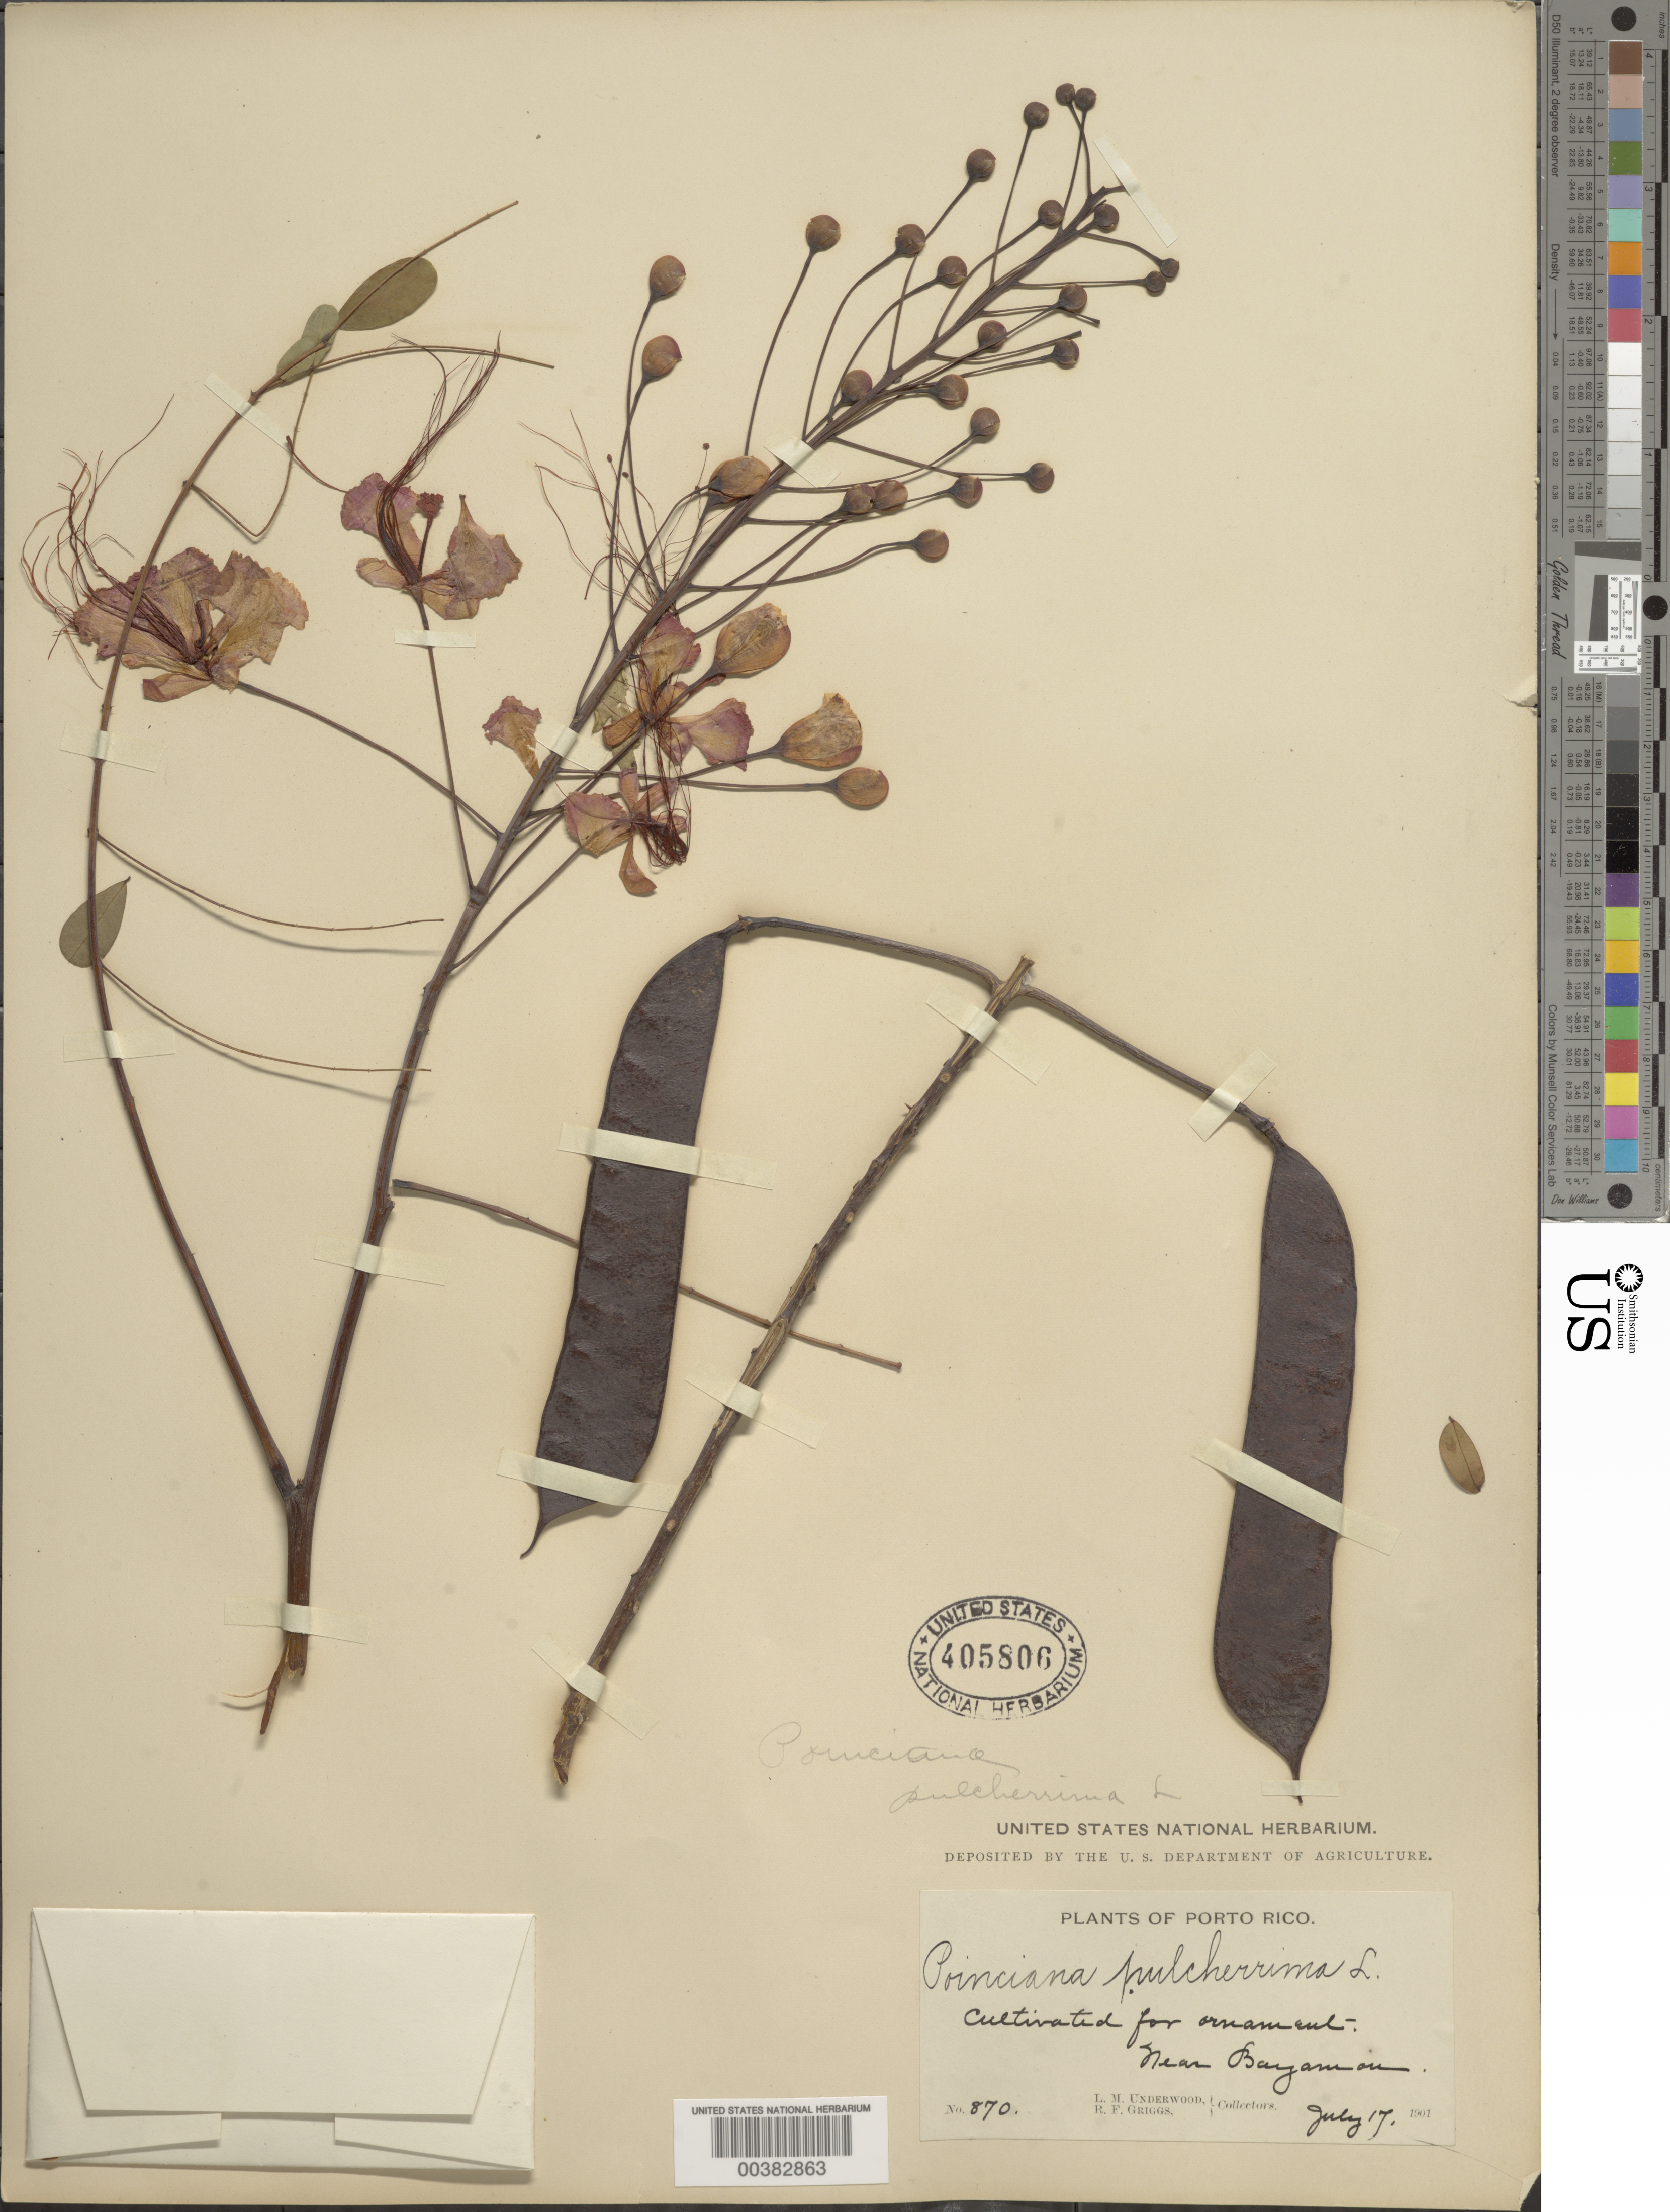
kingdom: Plantae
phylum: Tracheophyta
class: Magnoliopsida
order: Fabales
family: Fabaceae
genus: Caesalpinia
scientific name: Caesalpinia pulcherrima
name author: (L.) Sw.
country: United States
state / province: Massachusetts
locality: Arnold Arboretum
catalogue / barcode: US 405806